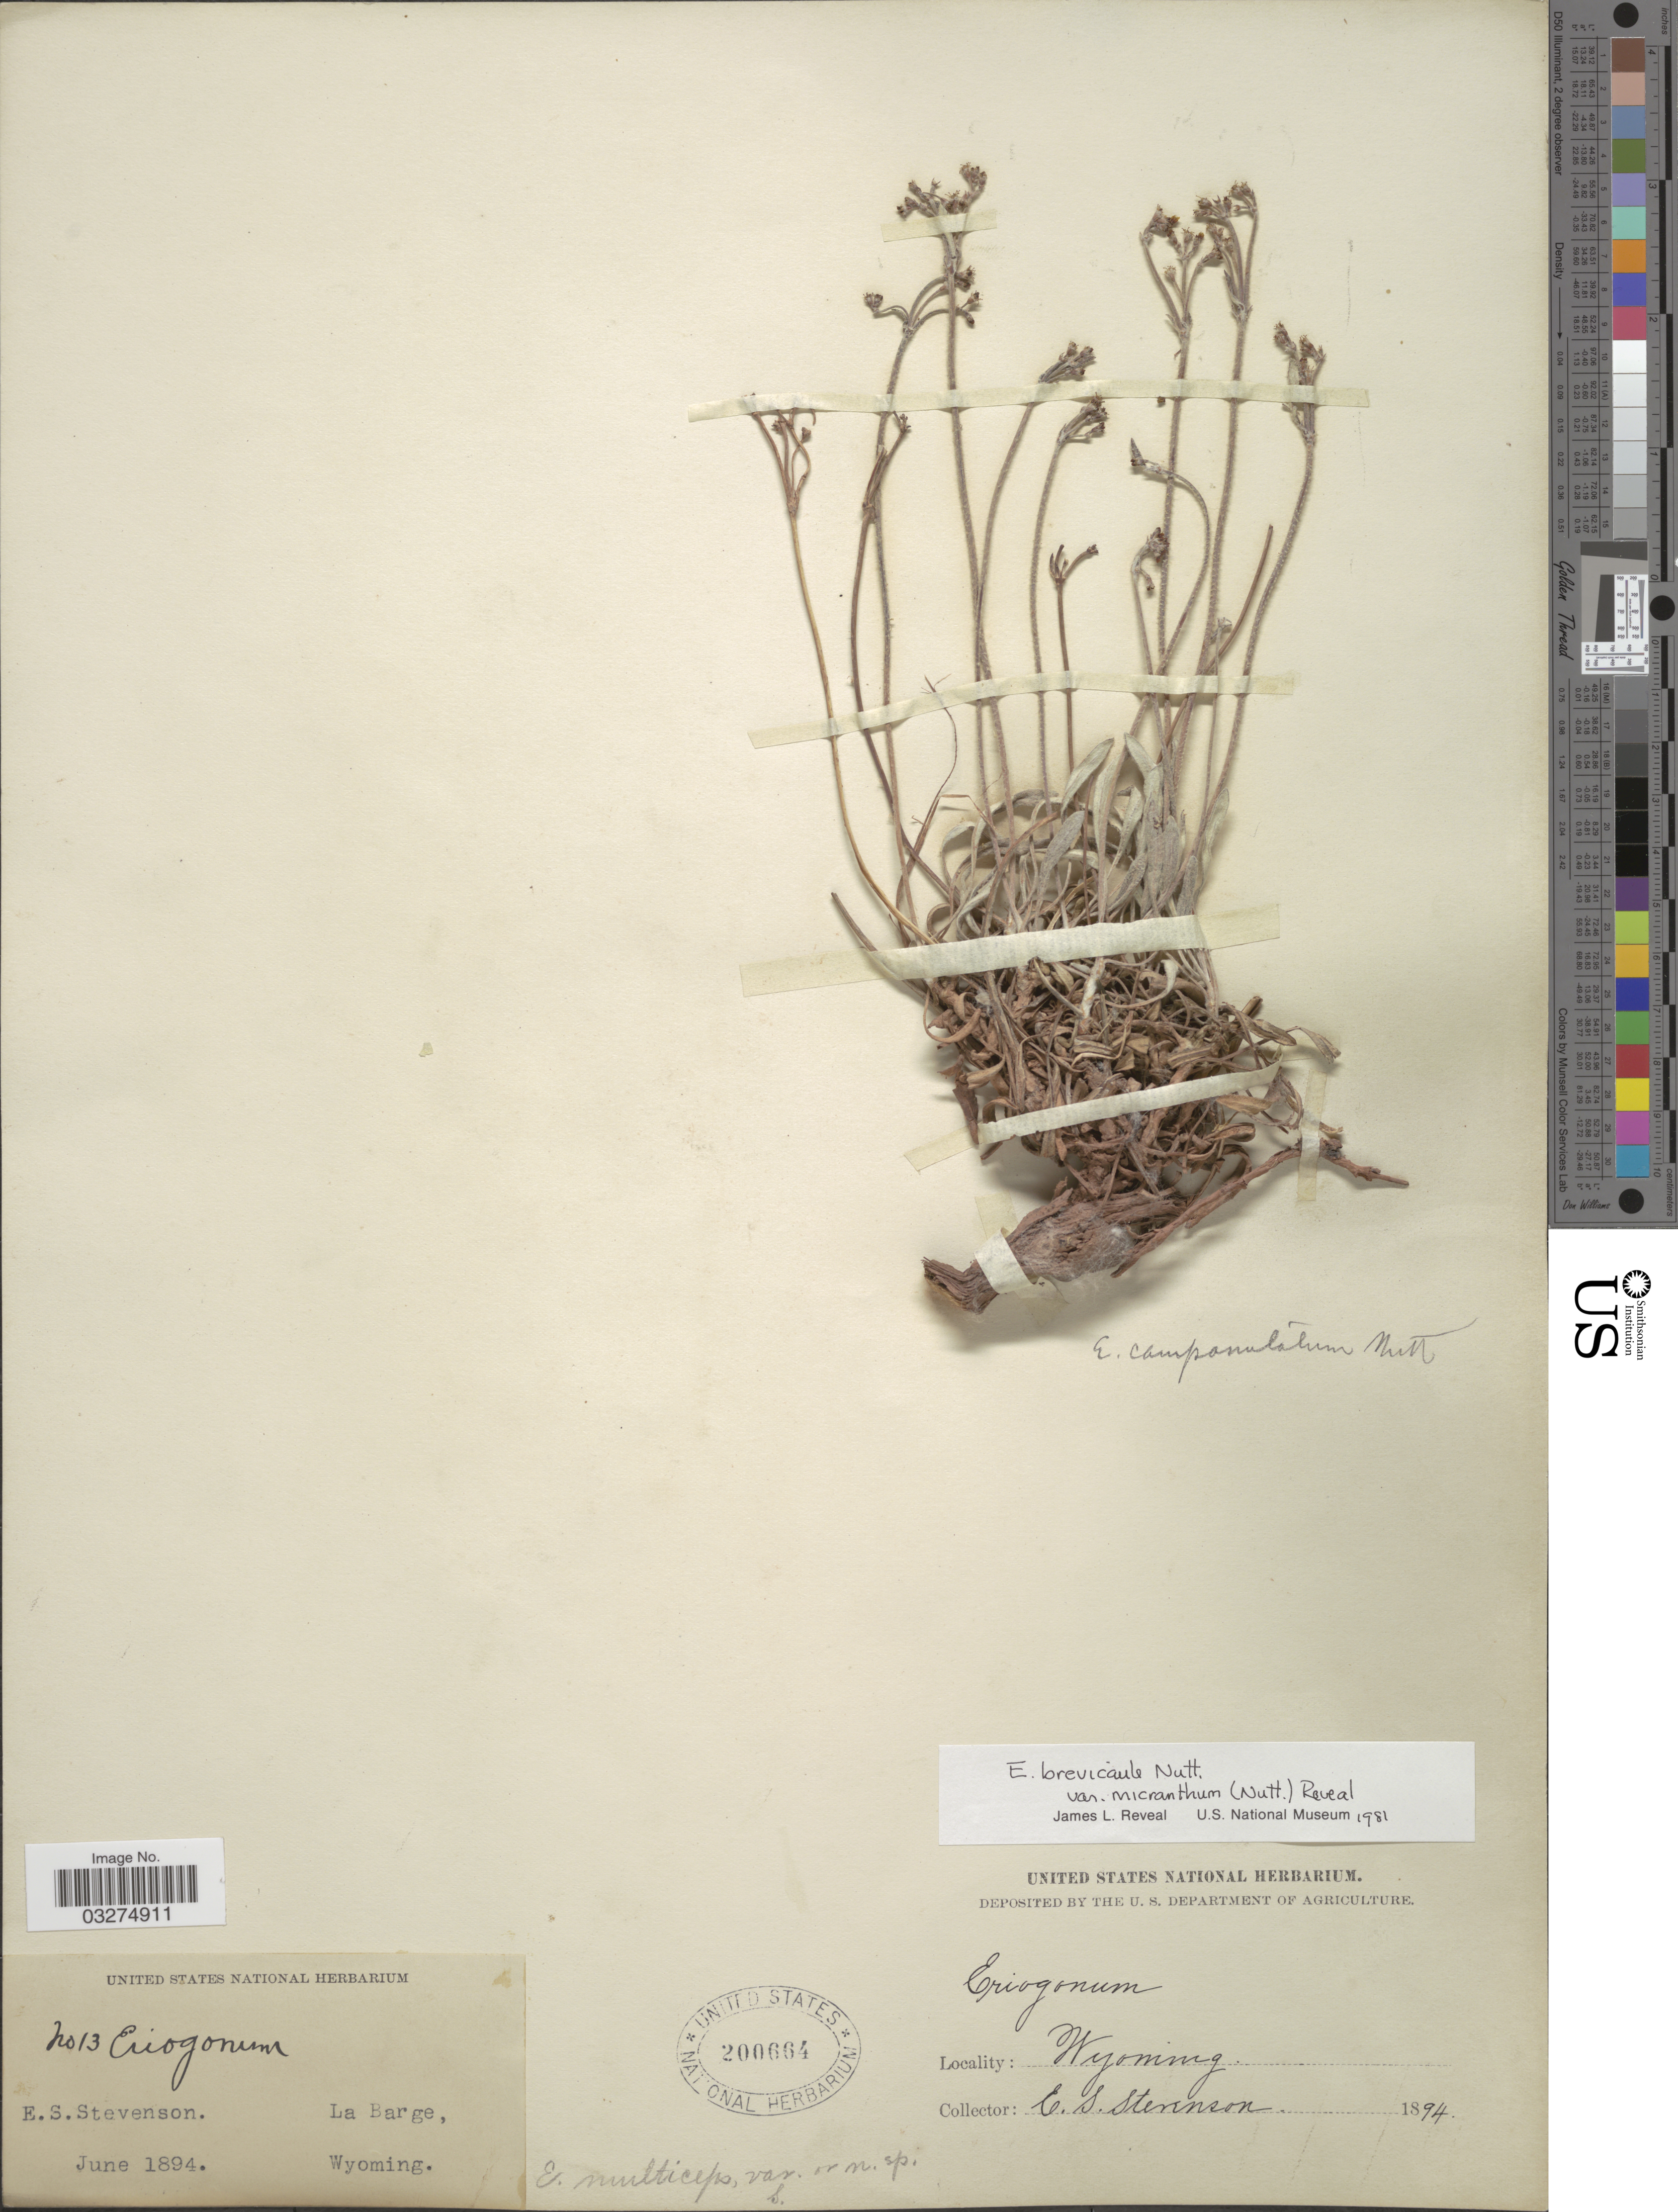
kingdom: Plantae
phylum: Tracheophyta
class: Magnoliopsida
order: Caryophyllales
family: Polygonaceae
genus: Eriogonum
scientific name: Eriogonum brevicaule var. micranthum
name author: (Nutt.) Reveal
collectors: E. Stevenson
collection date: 1894-06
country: United States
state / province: Wyoming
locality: La Barge.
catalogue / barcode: US 200664